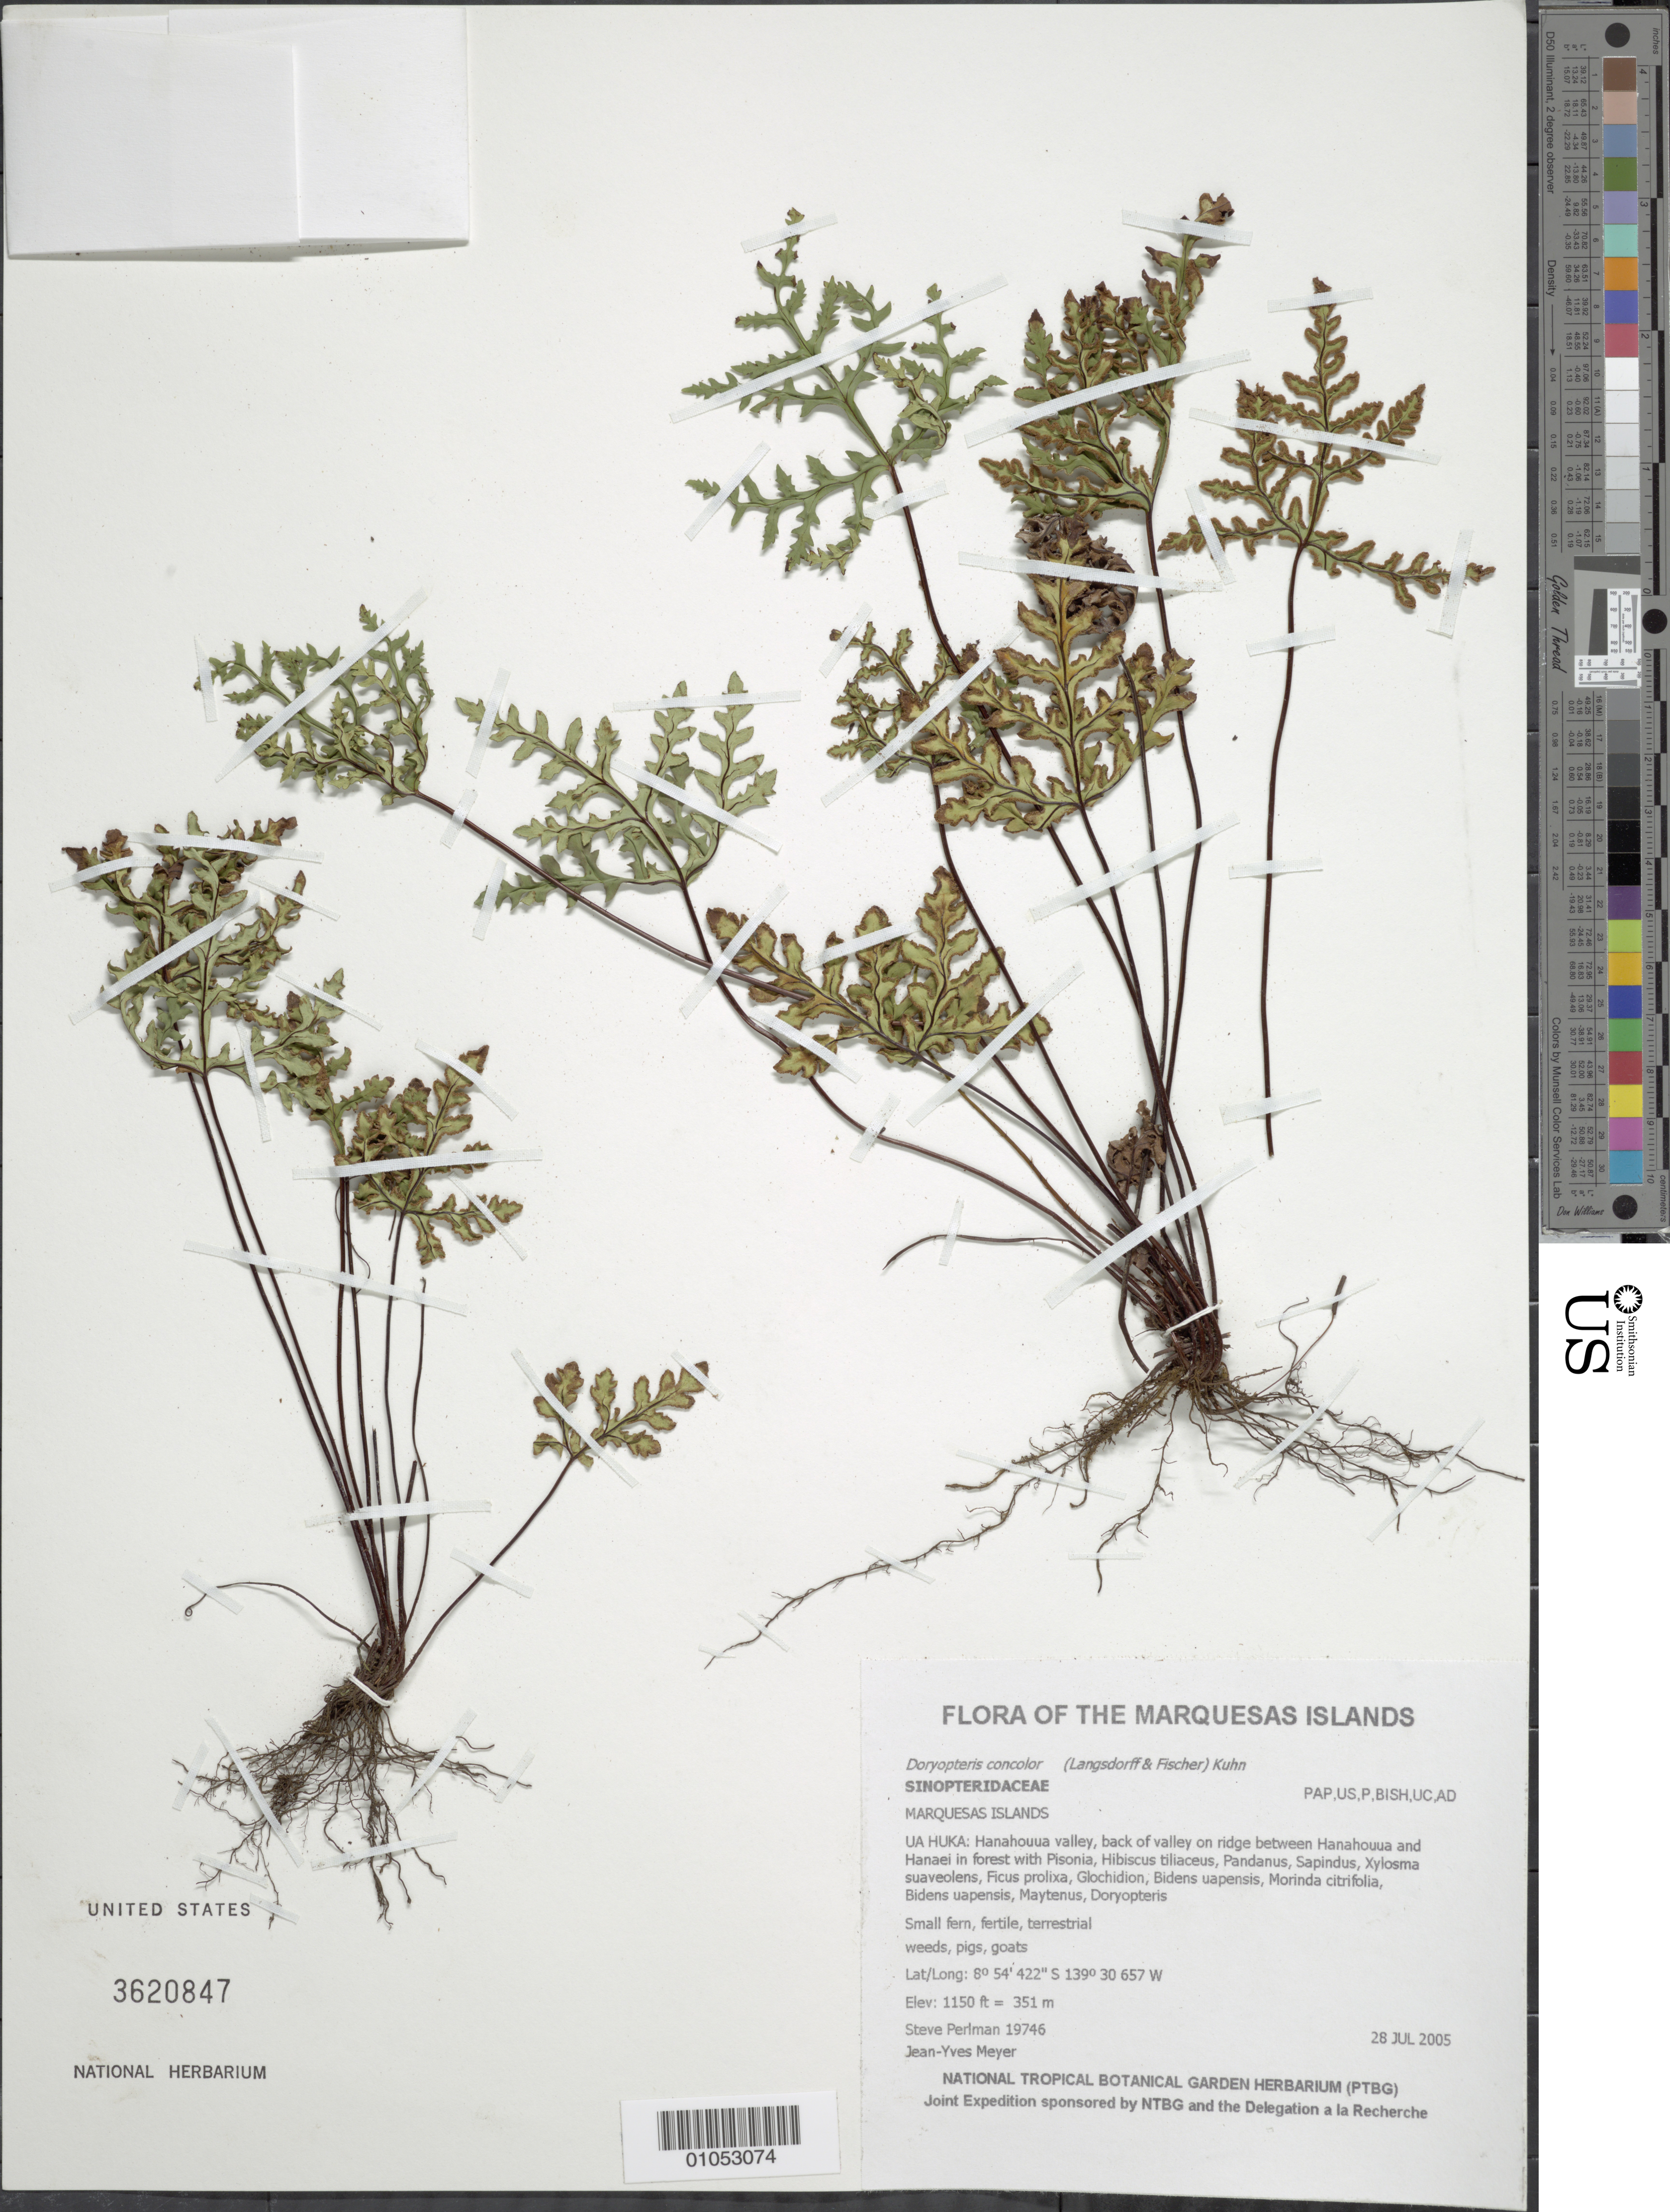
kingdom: Plantae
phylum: Tracheophyta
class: Polypodiopsida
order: Polypodiales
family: Pteridaceae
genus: Doryopteris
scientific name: Doryopteris concolor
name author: (Langsd. & Fisch.) Kuhn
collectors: S. P. Perlman & J.-Y. Meyer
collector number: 19746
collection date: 2005-07-28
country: French Polynesia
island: Ua Huka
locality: Hanahouua valley, back of valley on ridge between Hanahouua and Hanaei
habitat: In forest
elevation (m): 351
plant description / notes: Weeds, pigs, goats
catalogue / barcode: US 3620847